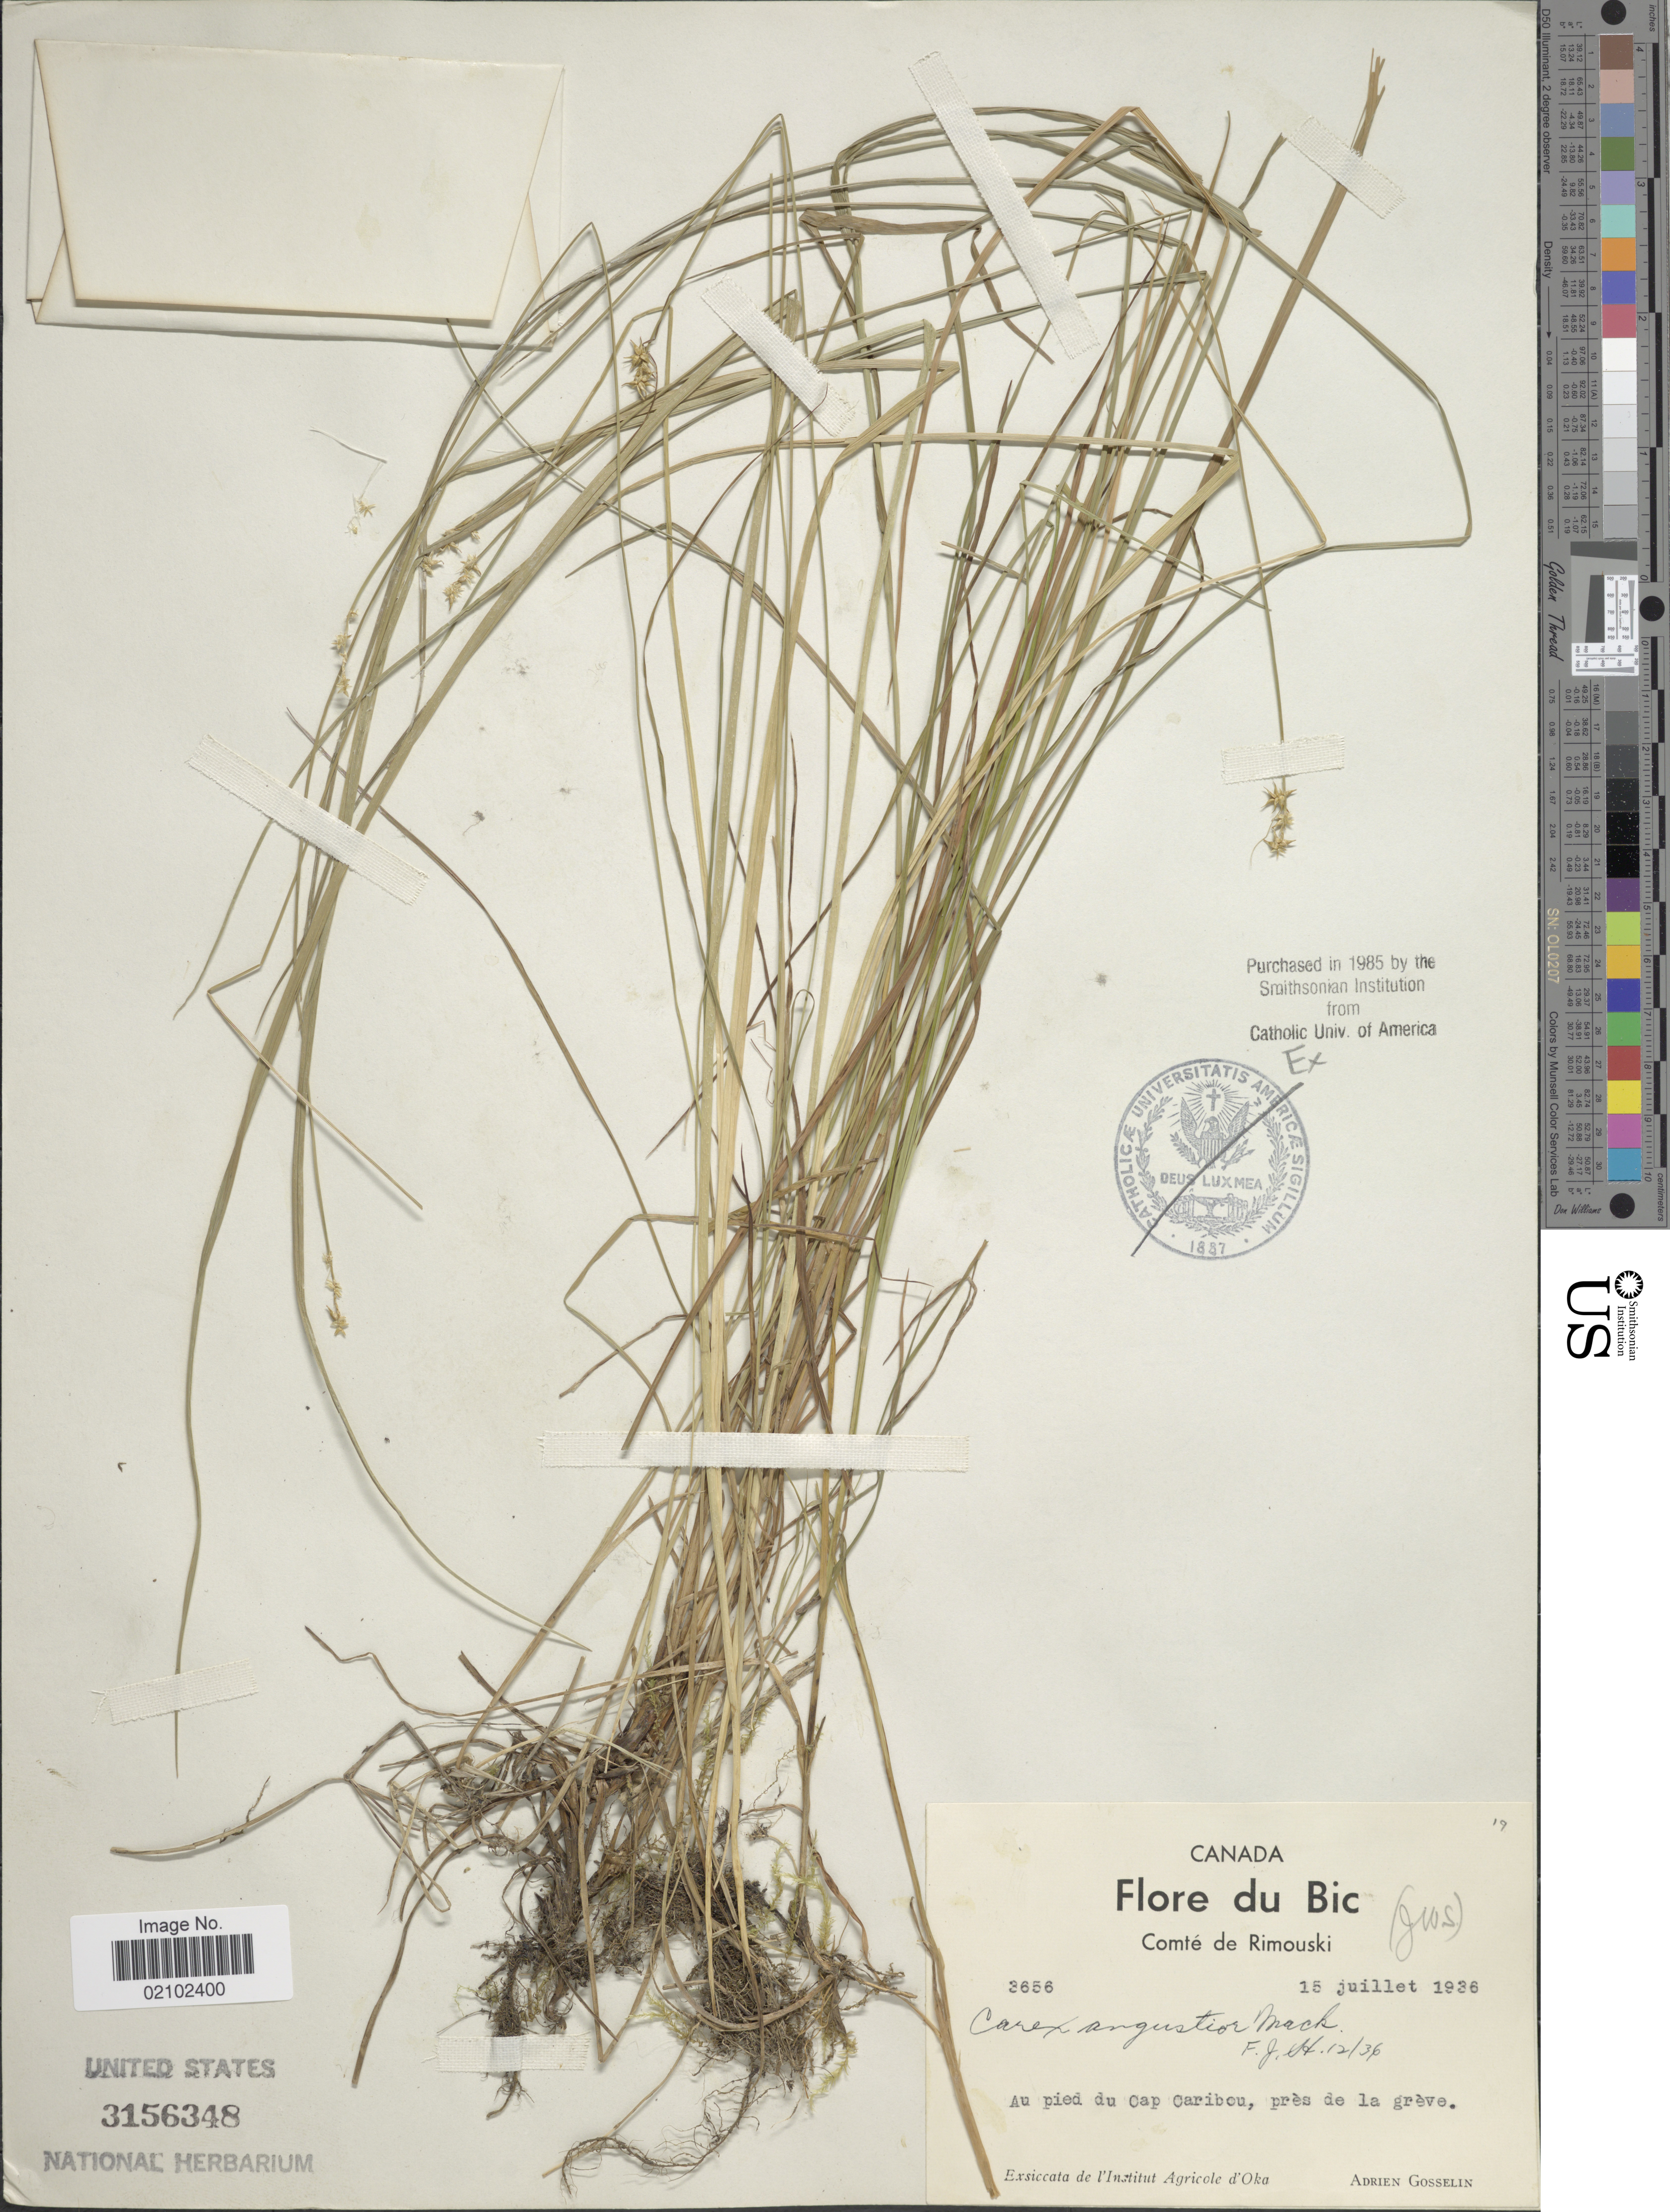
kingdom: Plantae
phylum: Tracheophyta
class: Liliopsida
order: Poales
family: Cyperaceae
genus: Carex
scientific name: Carex echinata subsp. echinata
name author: Murray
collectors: A. Gosselin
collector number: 3656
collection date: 1936-07-15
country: Canada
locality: Bic. Comte de Rimouski, Au pied du Cap Caribou, pres de la greve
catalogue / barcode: US 3456348